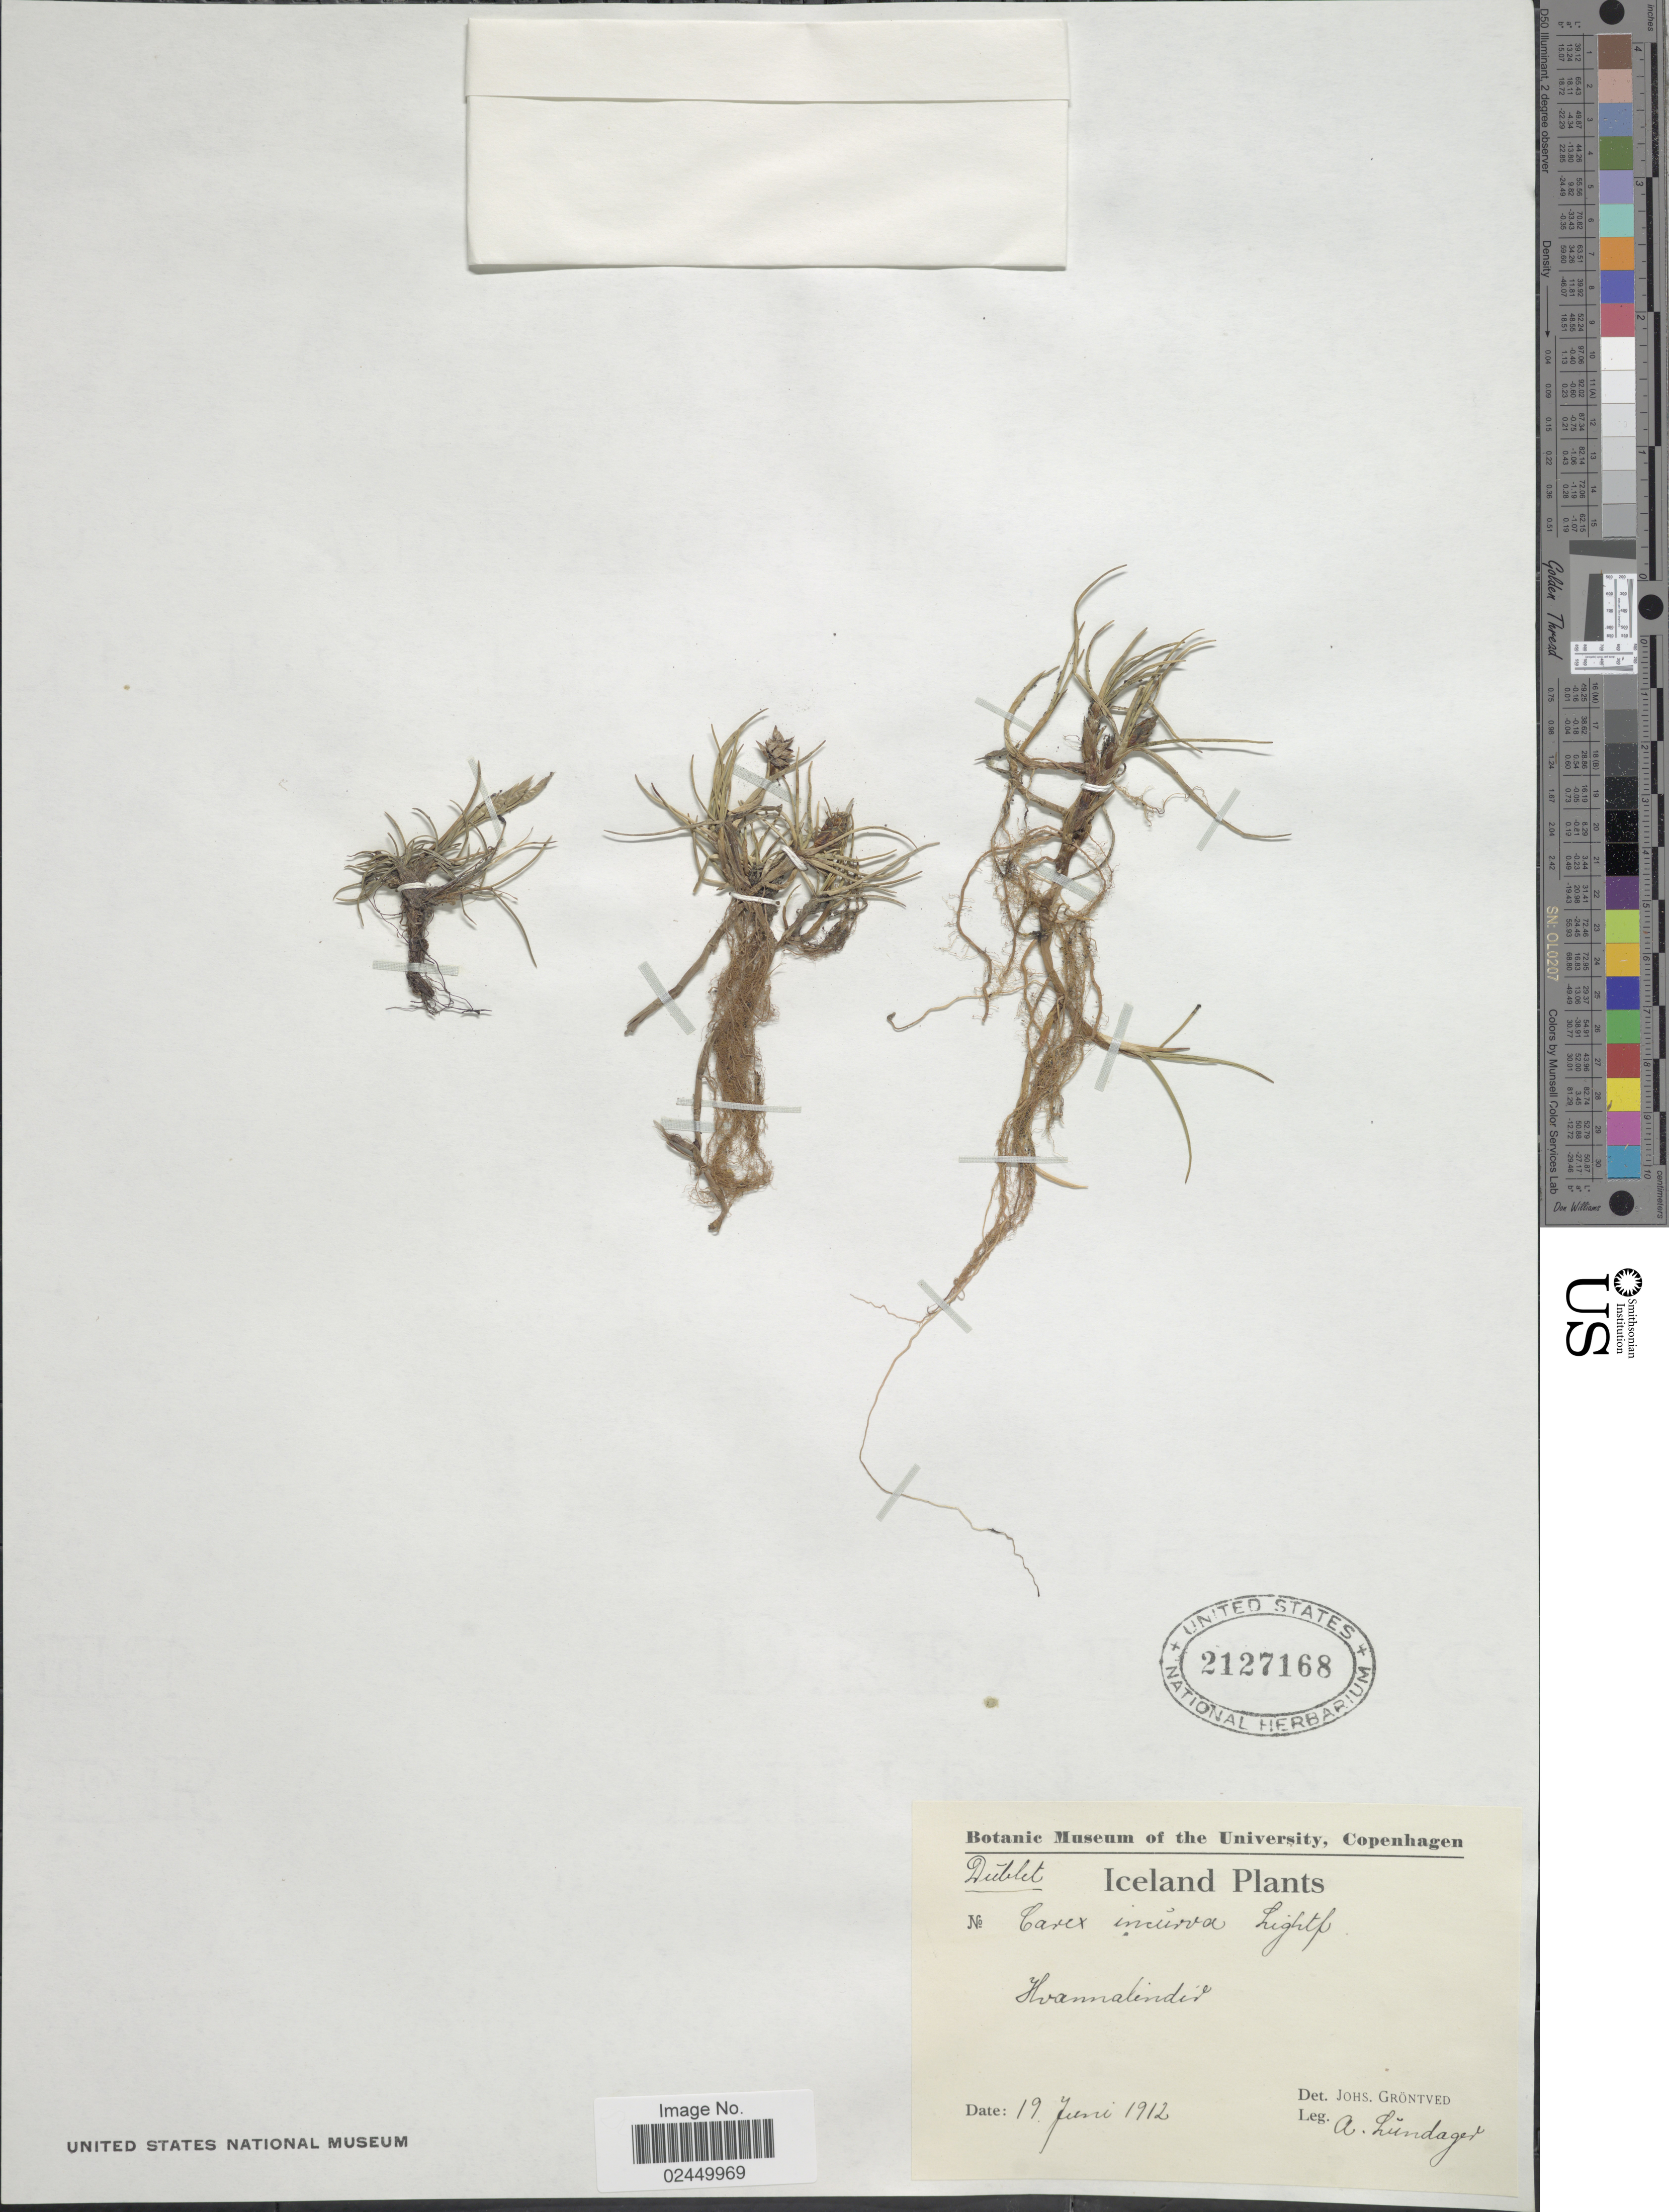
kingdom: Plantae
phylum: Tracheophyta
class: Liliopsida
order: Poales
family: Cyperaceae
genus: Carex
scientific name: Carex maritima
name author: Gunnerus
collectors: A. Lundager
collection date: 1912-06-19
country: Iceland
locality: Hvannalindir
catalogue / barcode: US 2127168